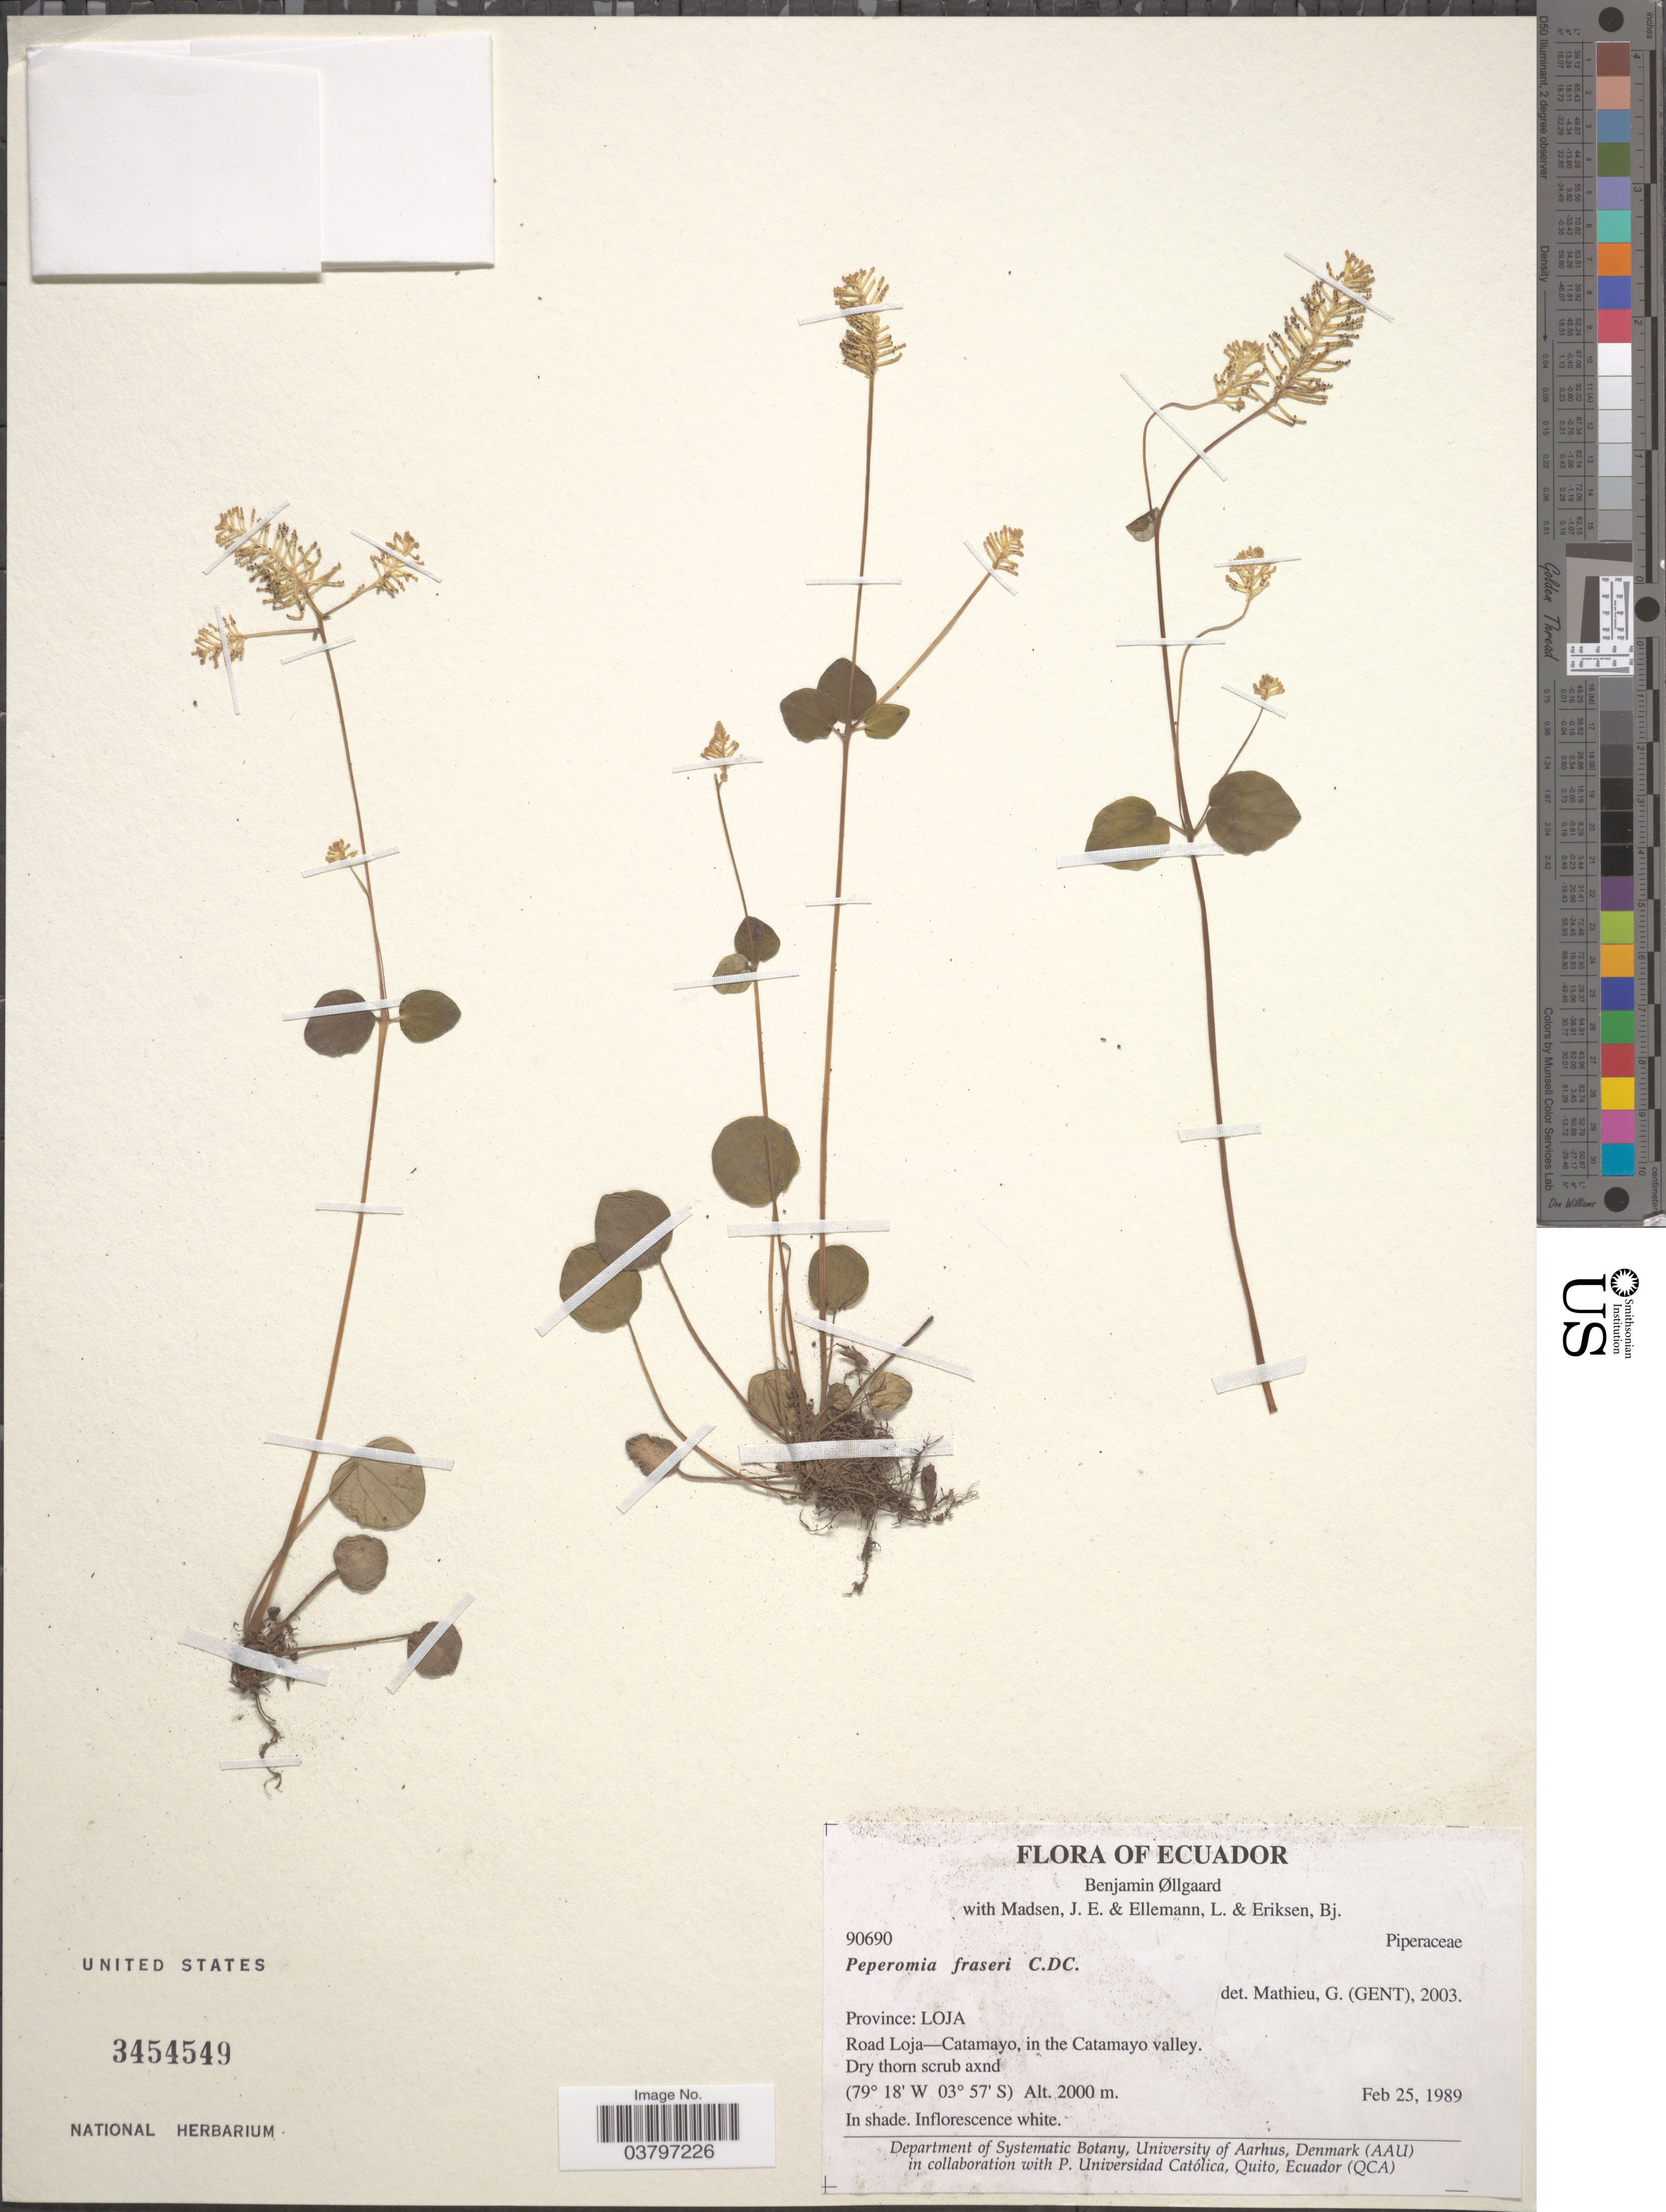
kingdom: Plantae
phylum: Tracheophyta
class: Magnoliopsida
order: Piperales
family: Piperaceae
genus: Peperomia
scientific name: Peperomia cotyledon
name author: Benth.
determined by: Jiménez, José Estaban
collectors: B. Øllgaard, J. E. Madsen, L. Ellemann & B. Eriksen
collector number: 90690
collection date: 1989-02-25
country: Ecuador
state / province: Loja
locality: Road Loja- Catamayo, in the Catamayo valley.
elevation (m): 2000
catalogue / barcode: US 3454549